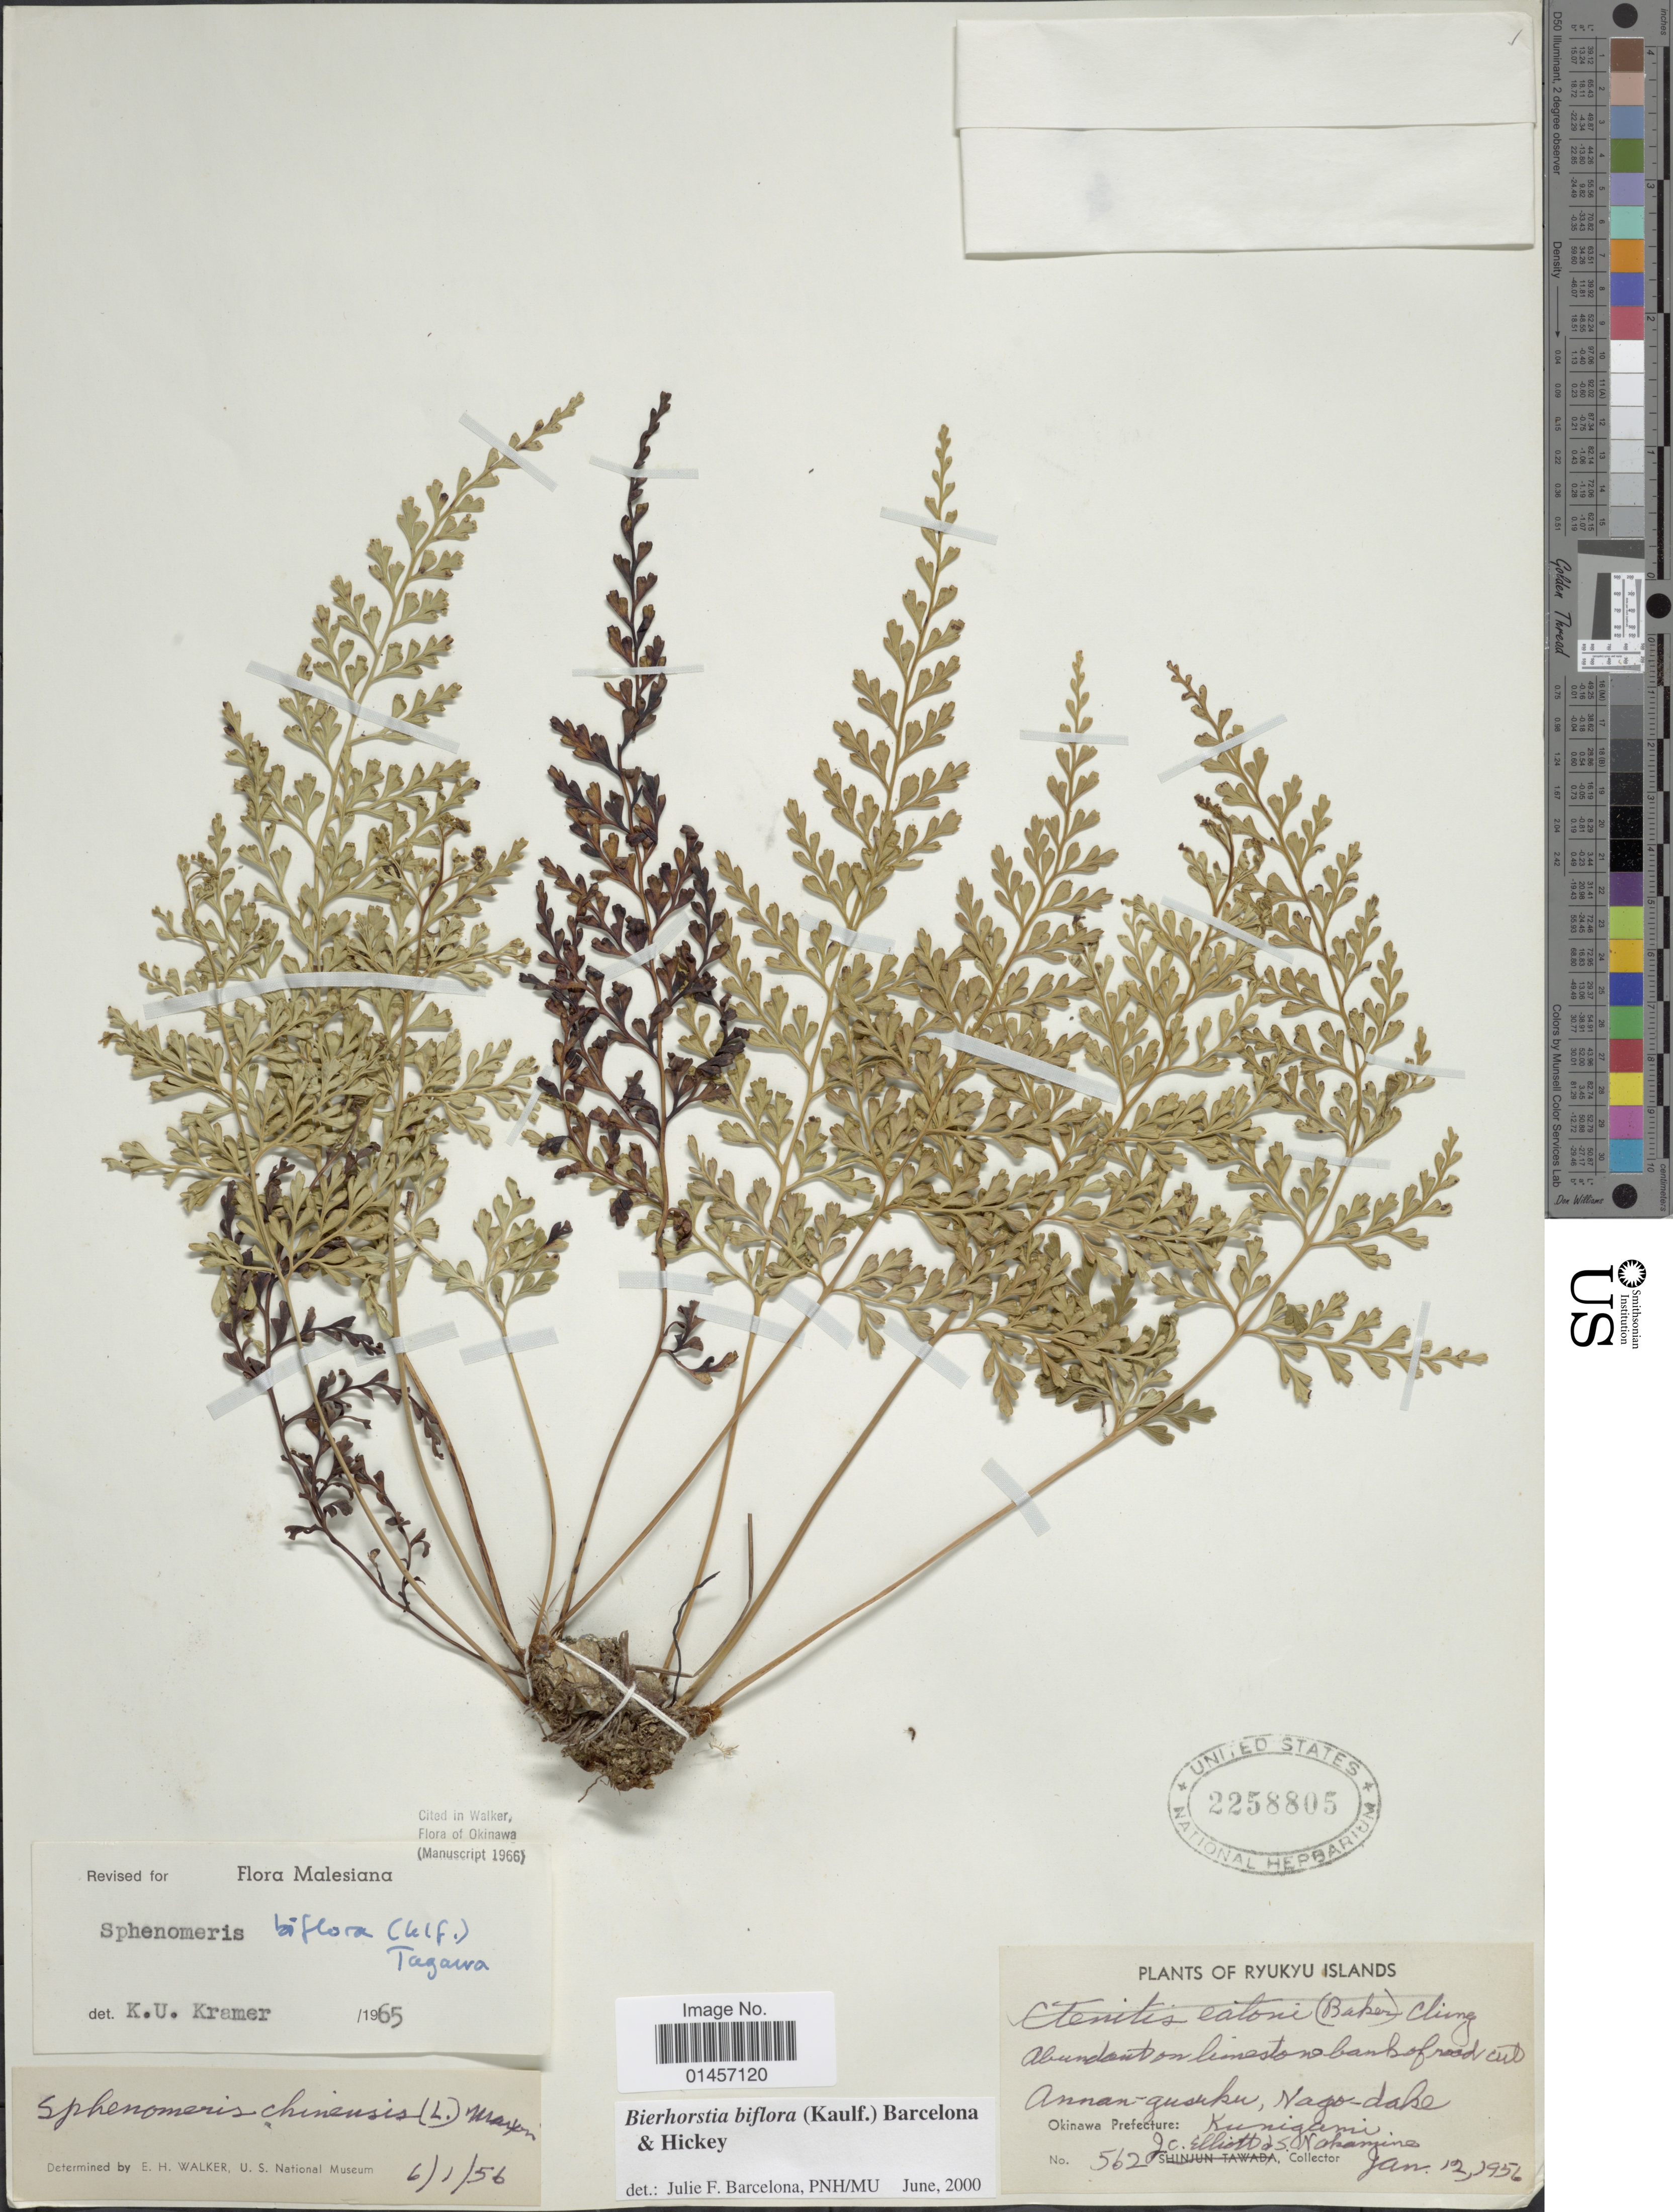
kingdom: Plantae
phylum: Tracheophyta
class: Polypodiopsida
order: Polypodiales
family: Lindsaeaceae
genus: Sphenomeris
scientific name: Sphenomeris biflora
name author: (Kaulf.) Mett.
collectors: J. Elliot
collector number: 562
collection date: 1951-01-12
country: Japan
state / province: Okinawa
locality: Ryukyu Islands, Annan-gusuku, Nago-Dake, Okinawa Prefecture, Kunigumi.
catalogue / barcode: US 2258805